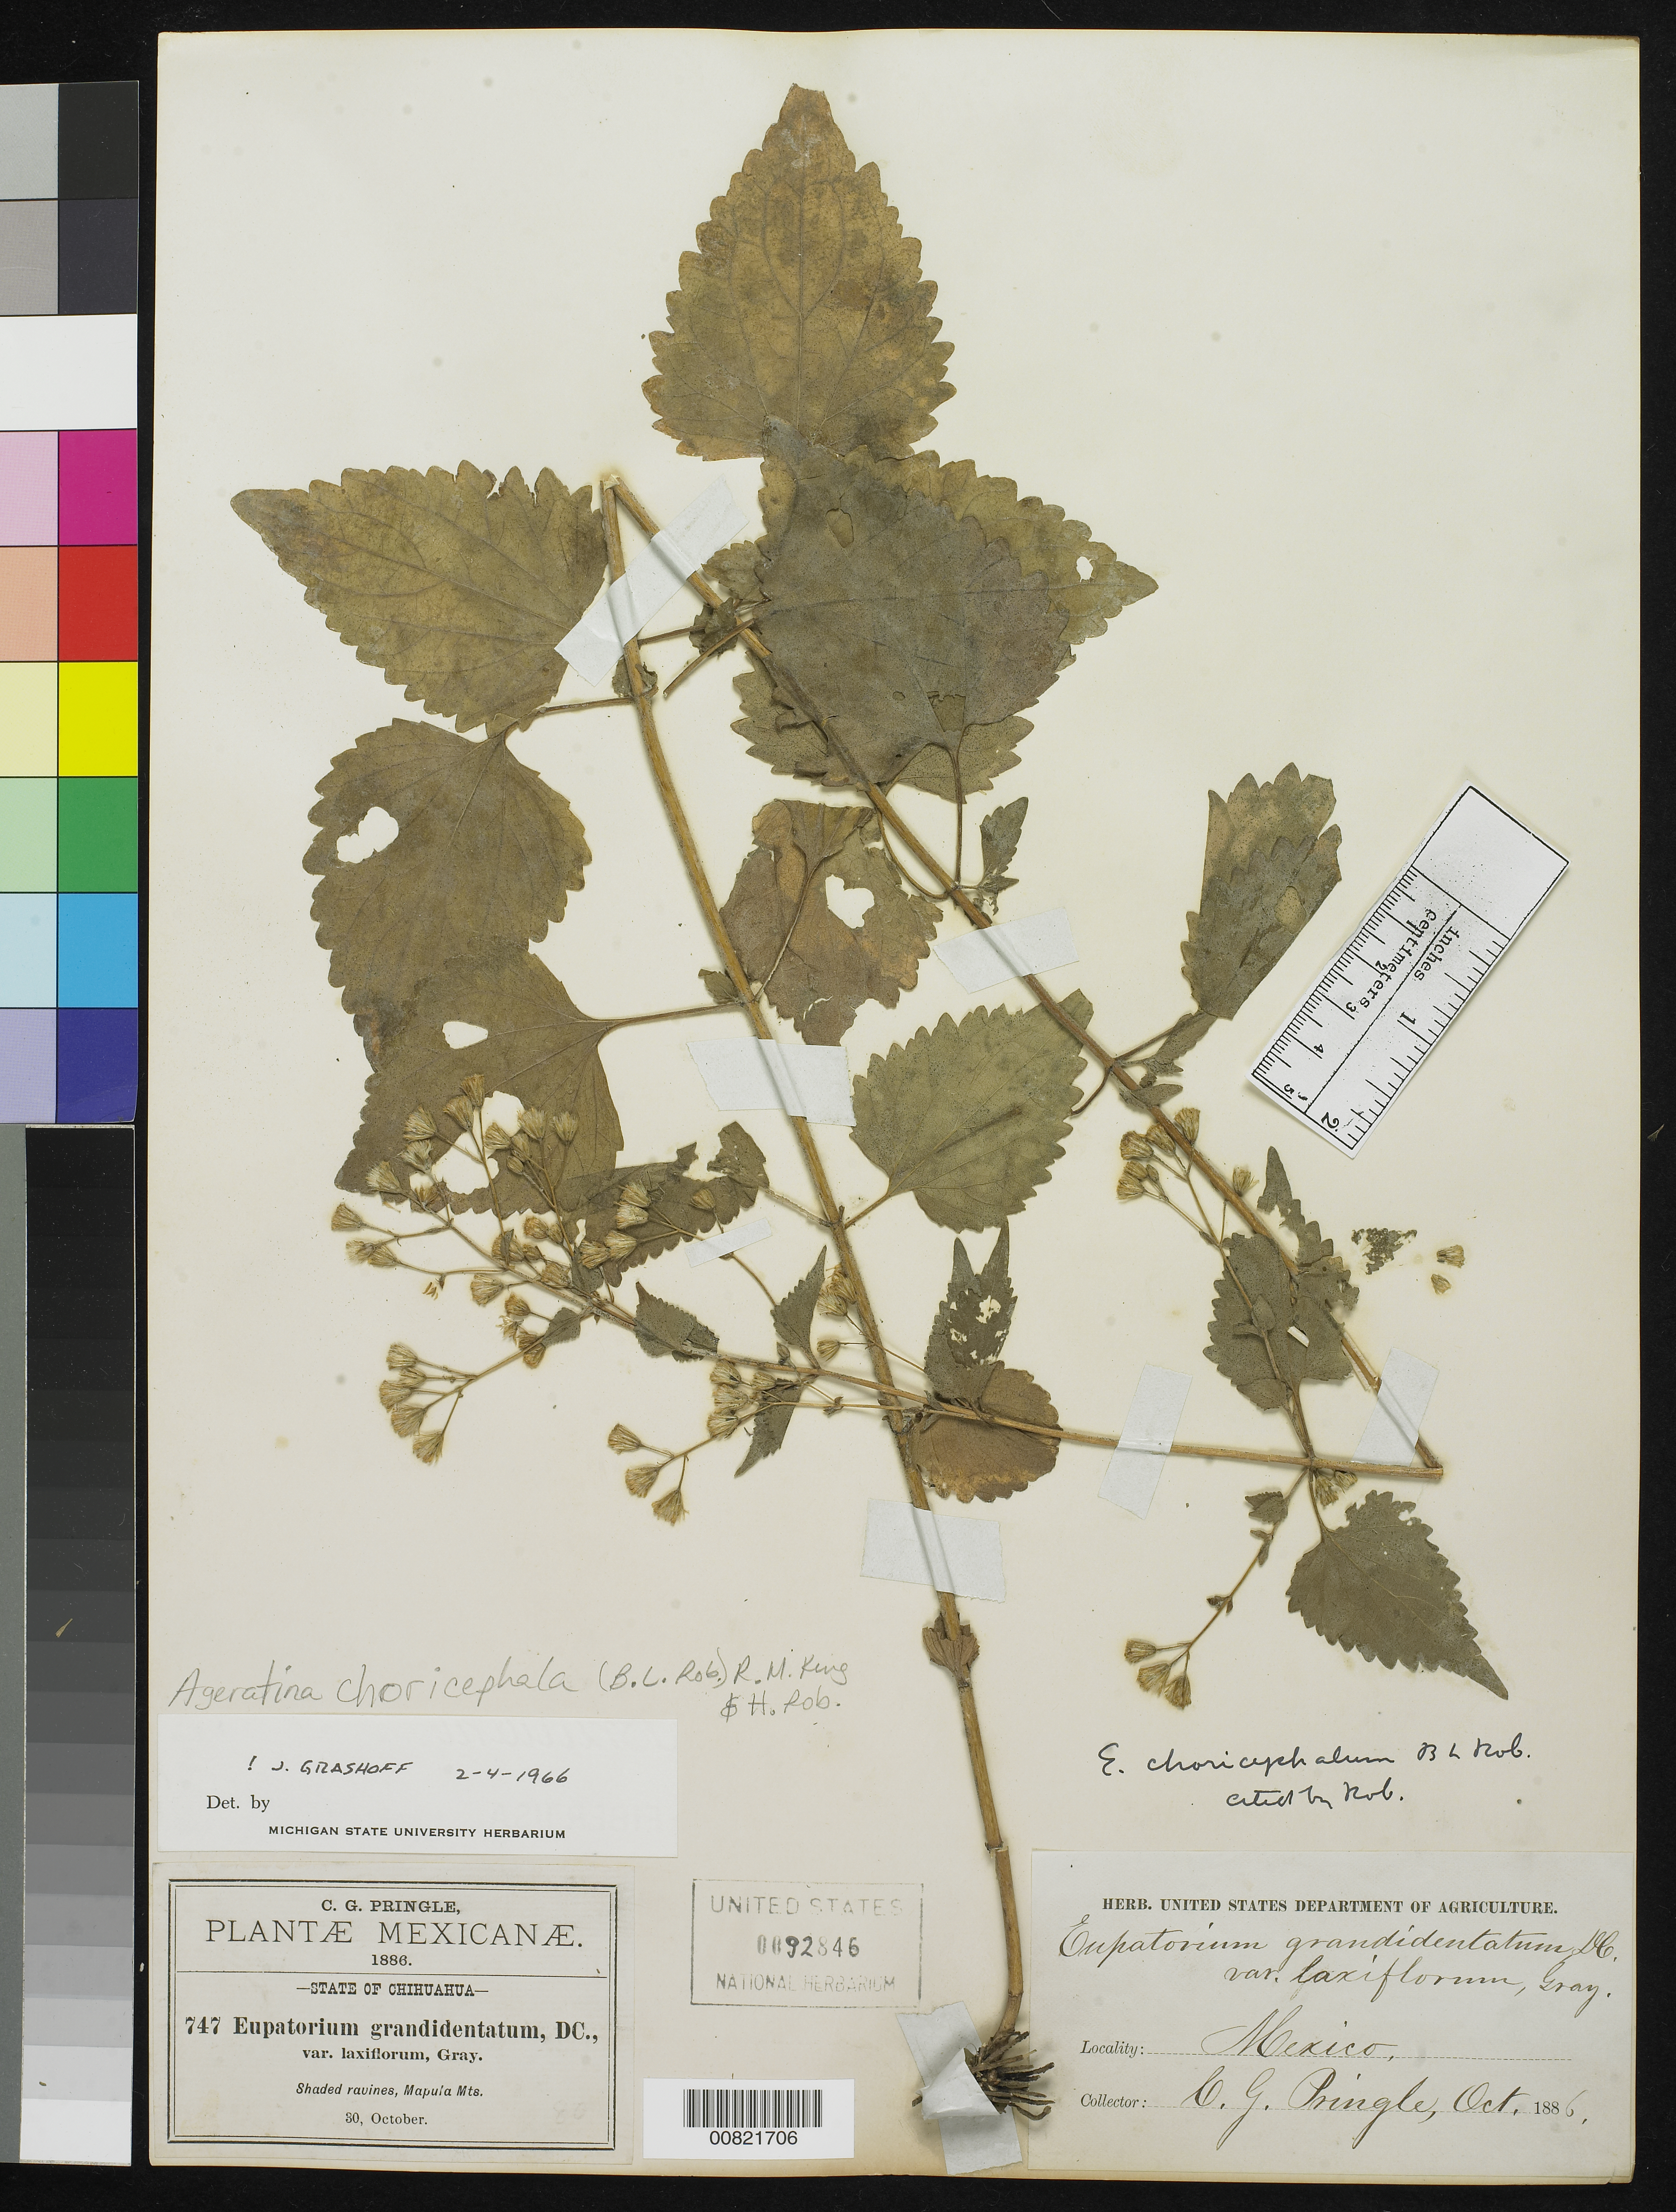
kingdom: Plantae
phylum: Tracheophyta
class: Magnoliopsida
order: Asterales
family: Asteraceae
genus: Ageratina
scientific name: Ageratina choricephala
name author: (B.L. Rob.) R.M. King & H. Rob.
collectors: C. G. Pringle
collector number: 747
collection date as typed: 30 Oct 1886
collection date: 1886-10-30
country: Mexico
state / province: Chihuahua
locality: Mapula Mts., Chihuahua.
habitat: Shaded ravines.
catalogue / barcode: US 92846